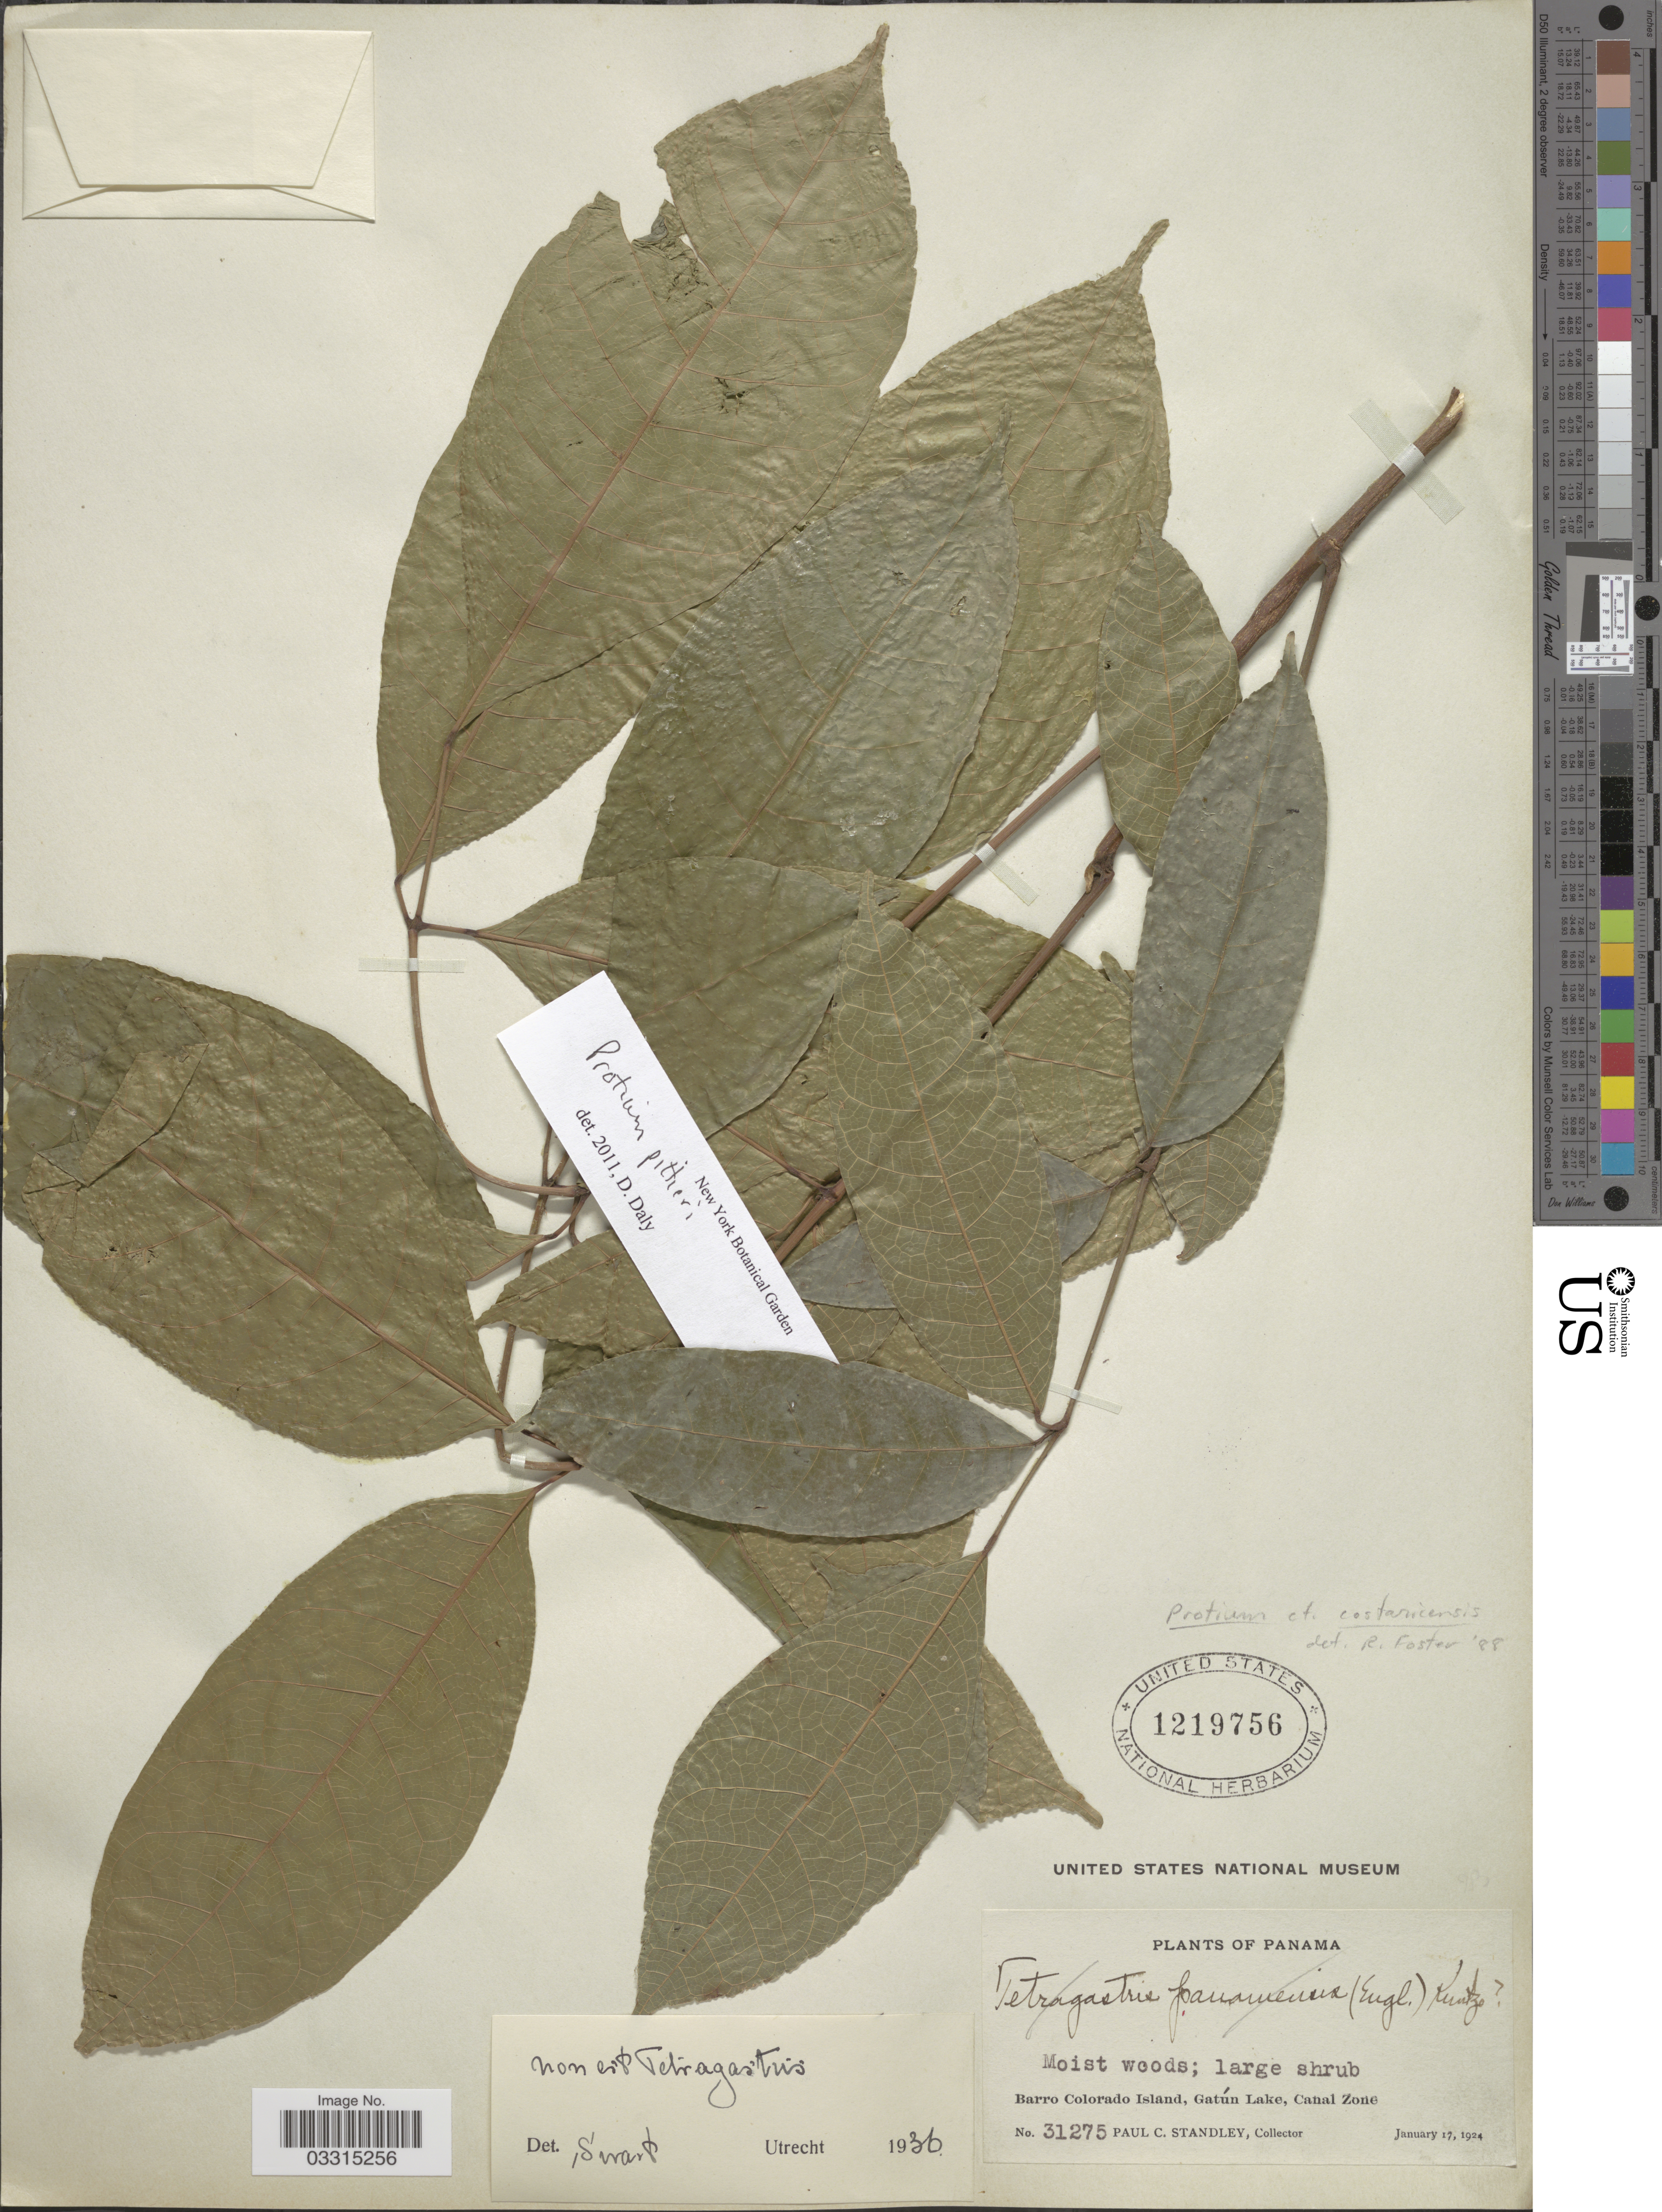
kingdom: Plantae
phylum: Tracheophyta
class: Magnoliopsida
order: Sapindales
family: Burseraceae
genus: Protium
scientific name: Protium unifoliolatum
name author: Engl.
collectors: P. C. Standley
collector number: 31275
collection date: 1924-01-17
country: Panama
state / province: Panamá Oeste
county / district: Canal Zone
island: Barro Colorado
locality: Barro Colorado Island, Gatún Lake, Canal Zone.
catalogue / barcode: US 1219756